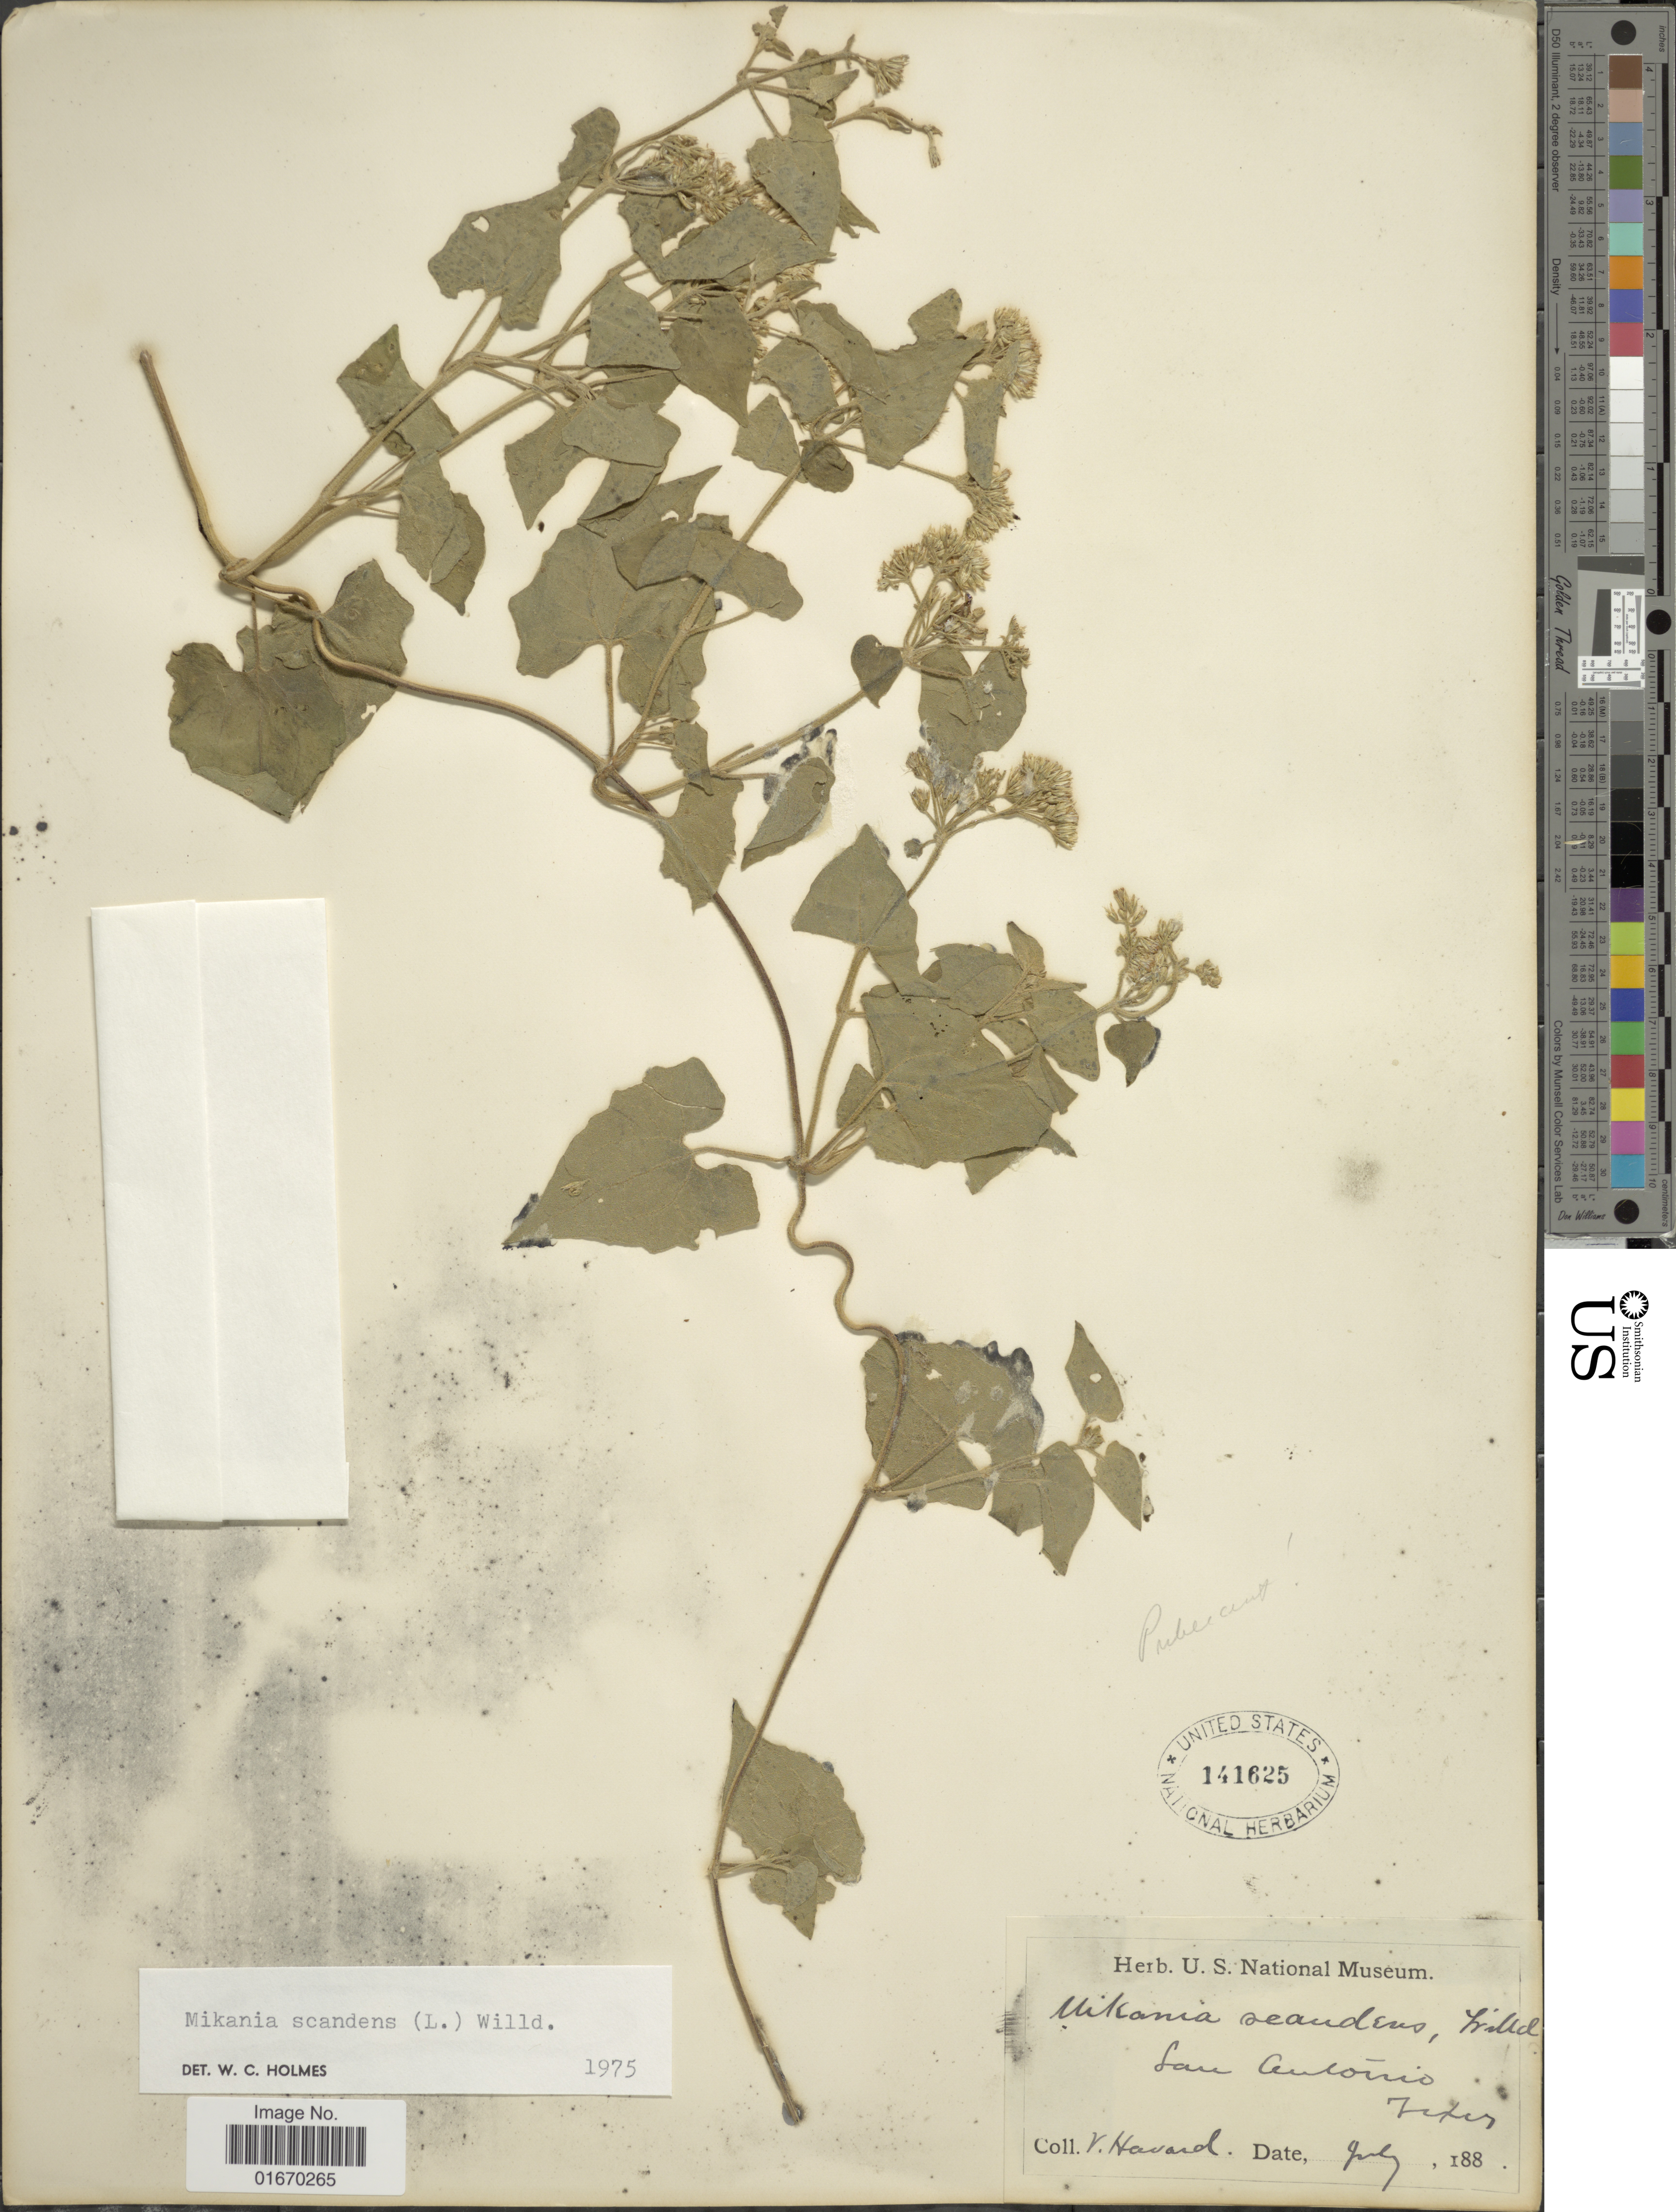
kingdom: Plantae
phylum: Tracheophyta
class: Magnoliopsida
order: Asterales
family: Asteraceae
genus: Mikania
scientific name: Mikania scandens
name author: (L.) Willd.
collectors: V. Harvard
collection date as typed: July 188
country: United States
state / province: Texas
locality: San Antonio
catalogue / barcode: US 141625